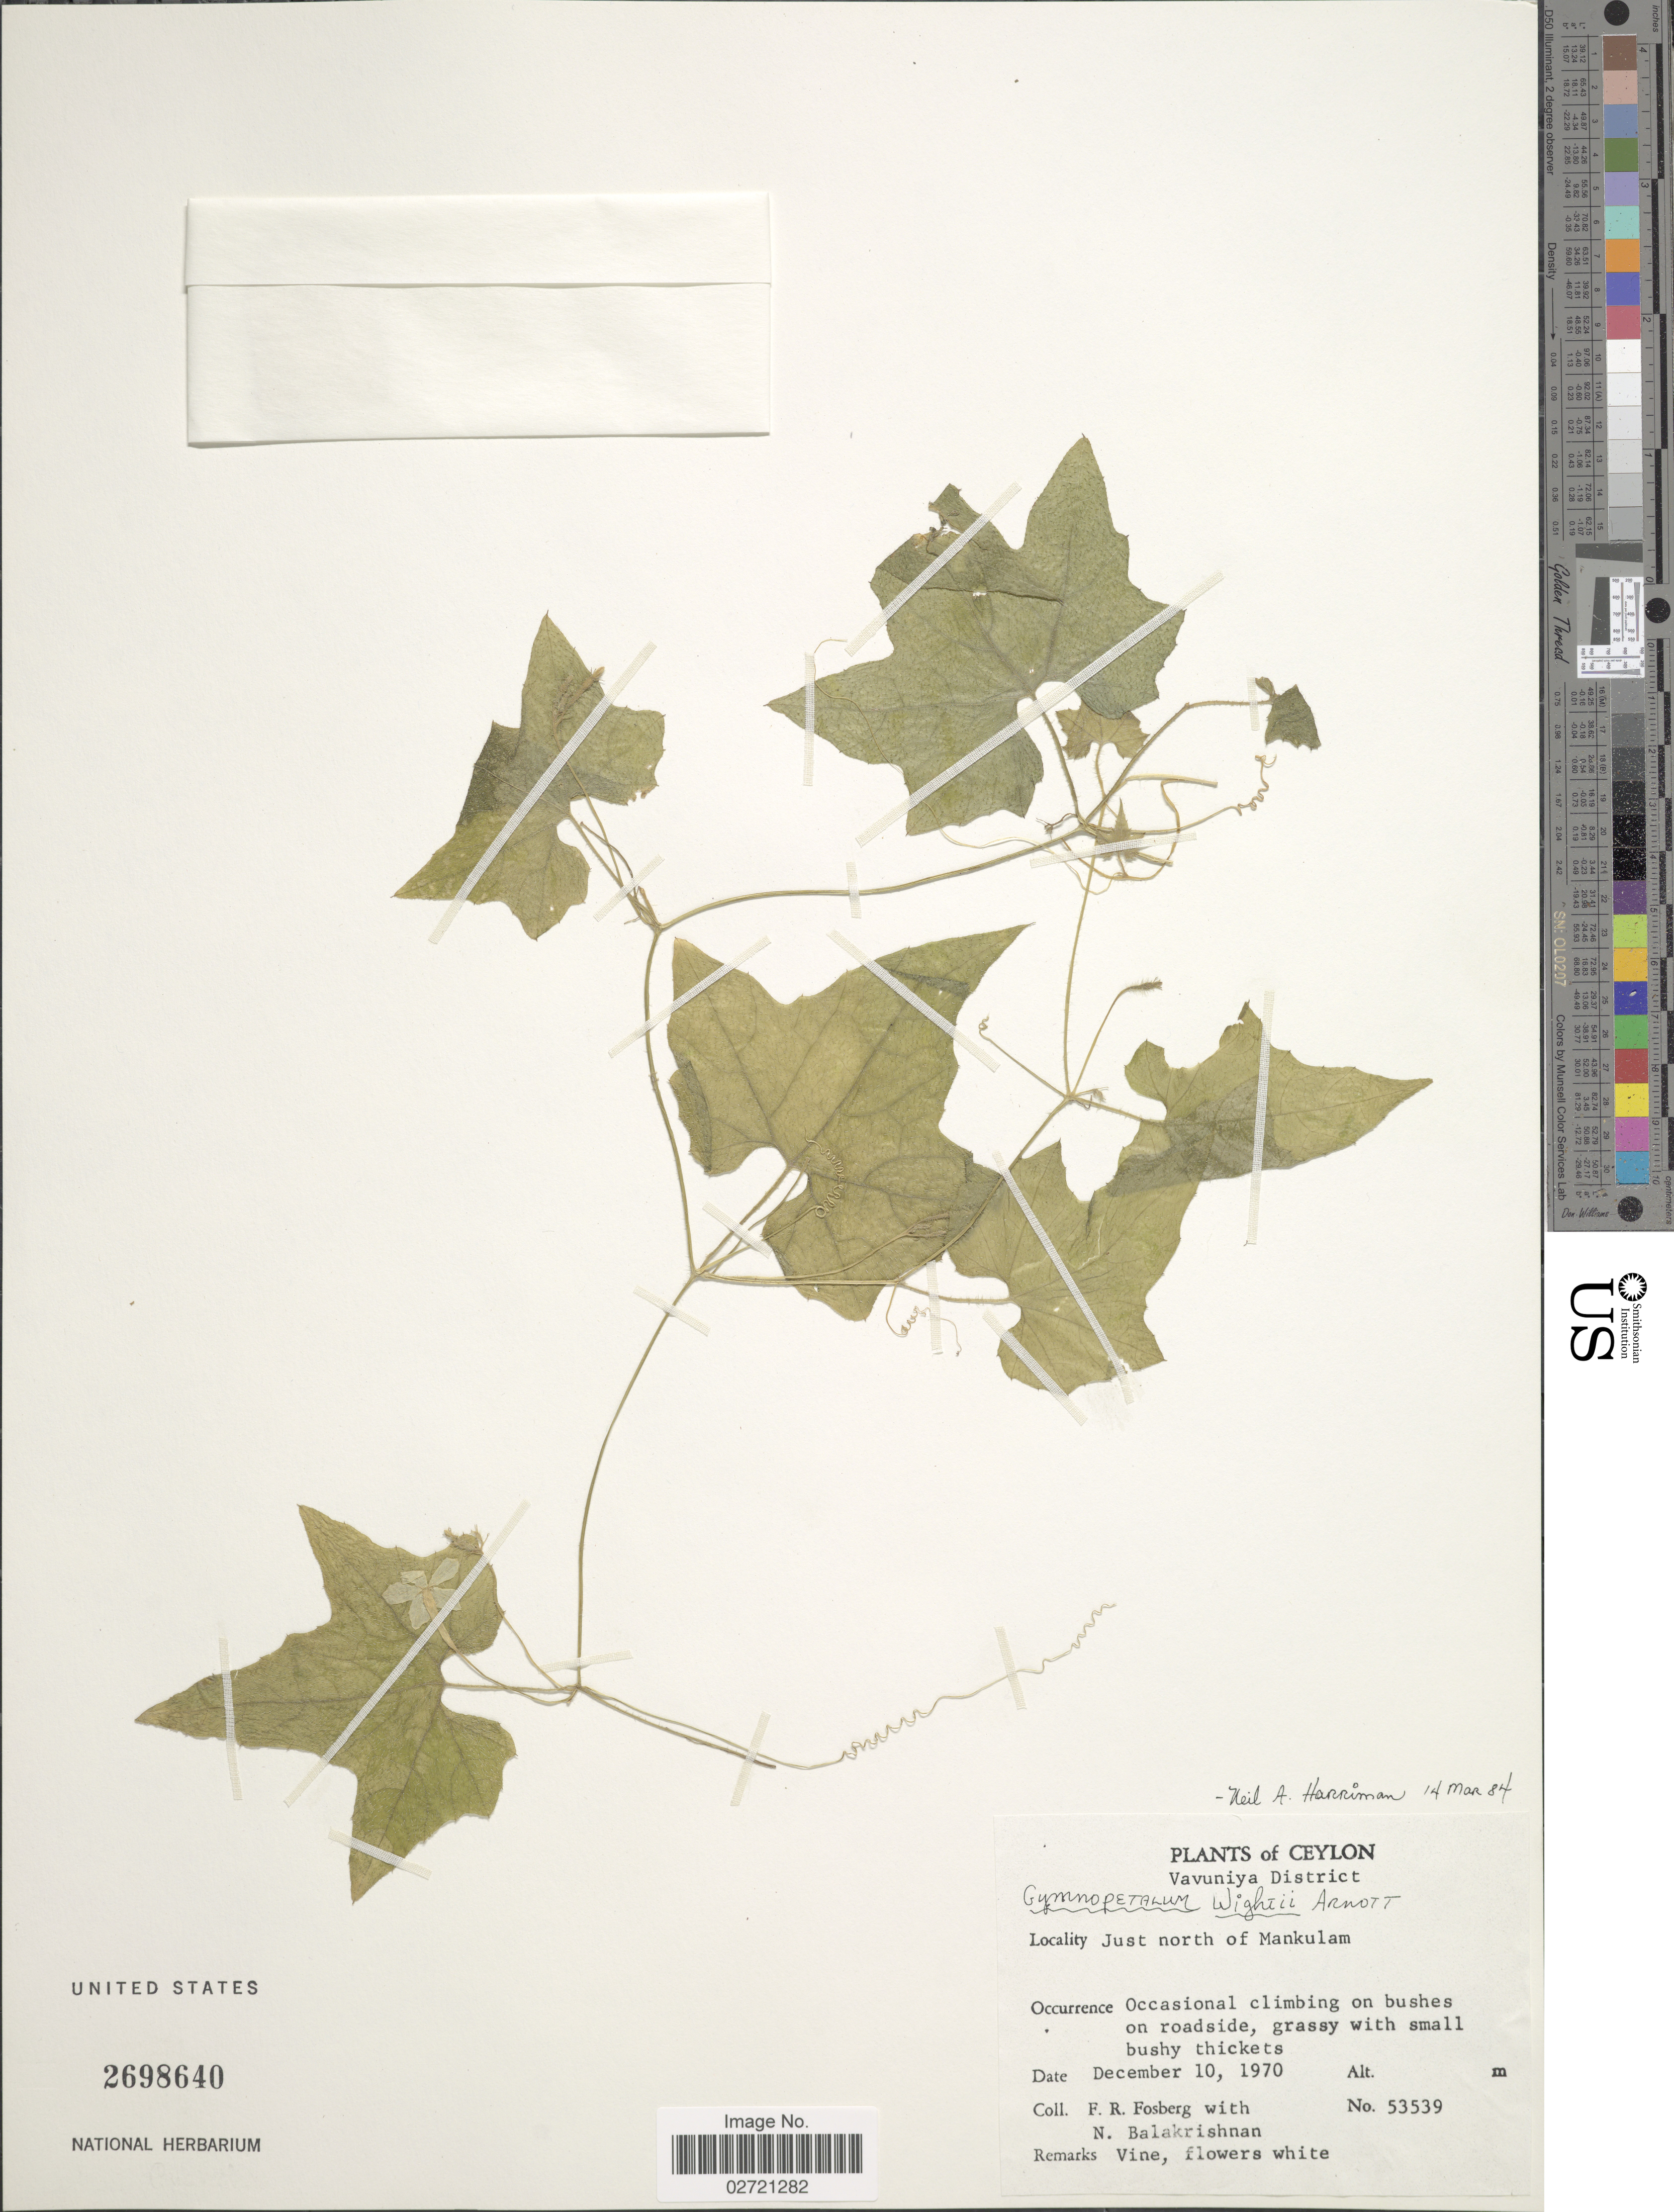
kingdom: Plantae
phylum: Tracheophyta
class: Magnoliopsida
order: Cucurbitales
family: Cucurbitaceae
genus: Trichosanthes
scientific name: Trichosanthes tubiflora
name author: (Wight & Arn.) H.J. de Boer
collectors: F. R. Fosberg & N. Balakrishnan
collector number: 53539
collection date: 1970-12-10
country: Sri Lanka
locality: Ceylon. Vavuniya District. Just north of Mankulam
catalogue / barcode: US 2698640